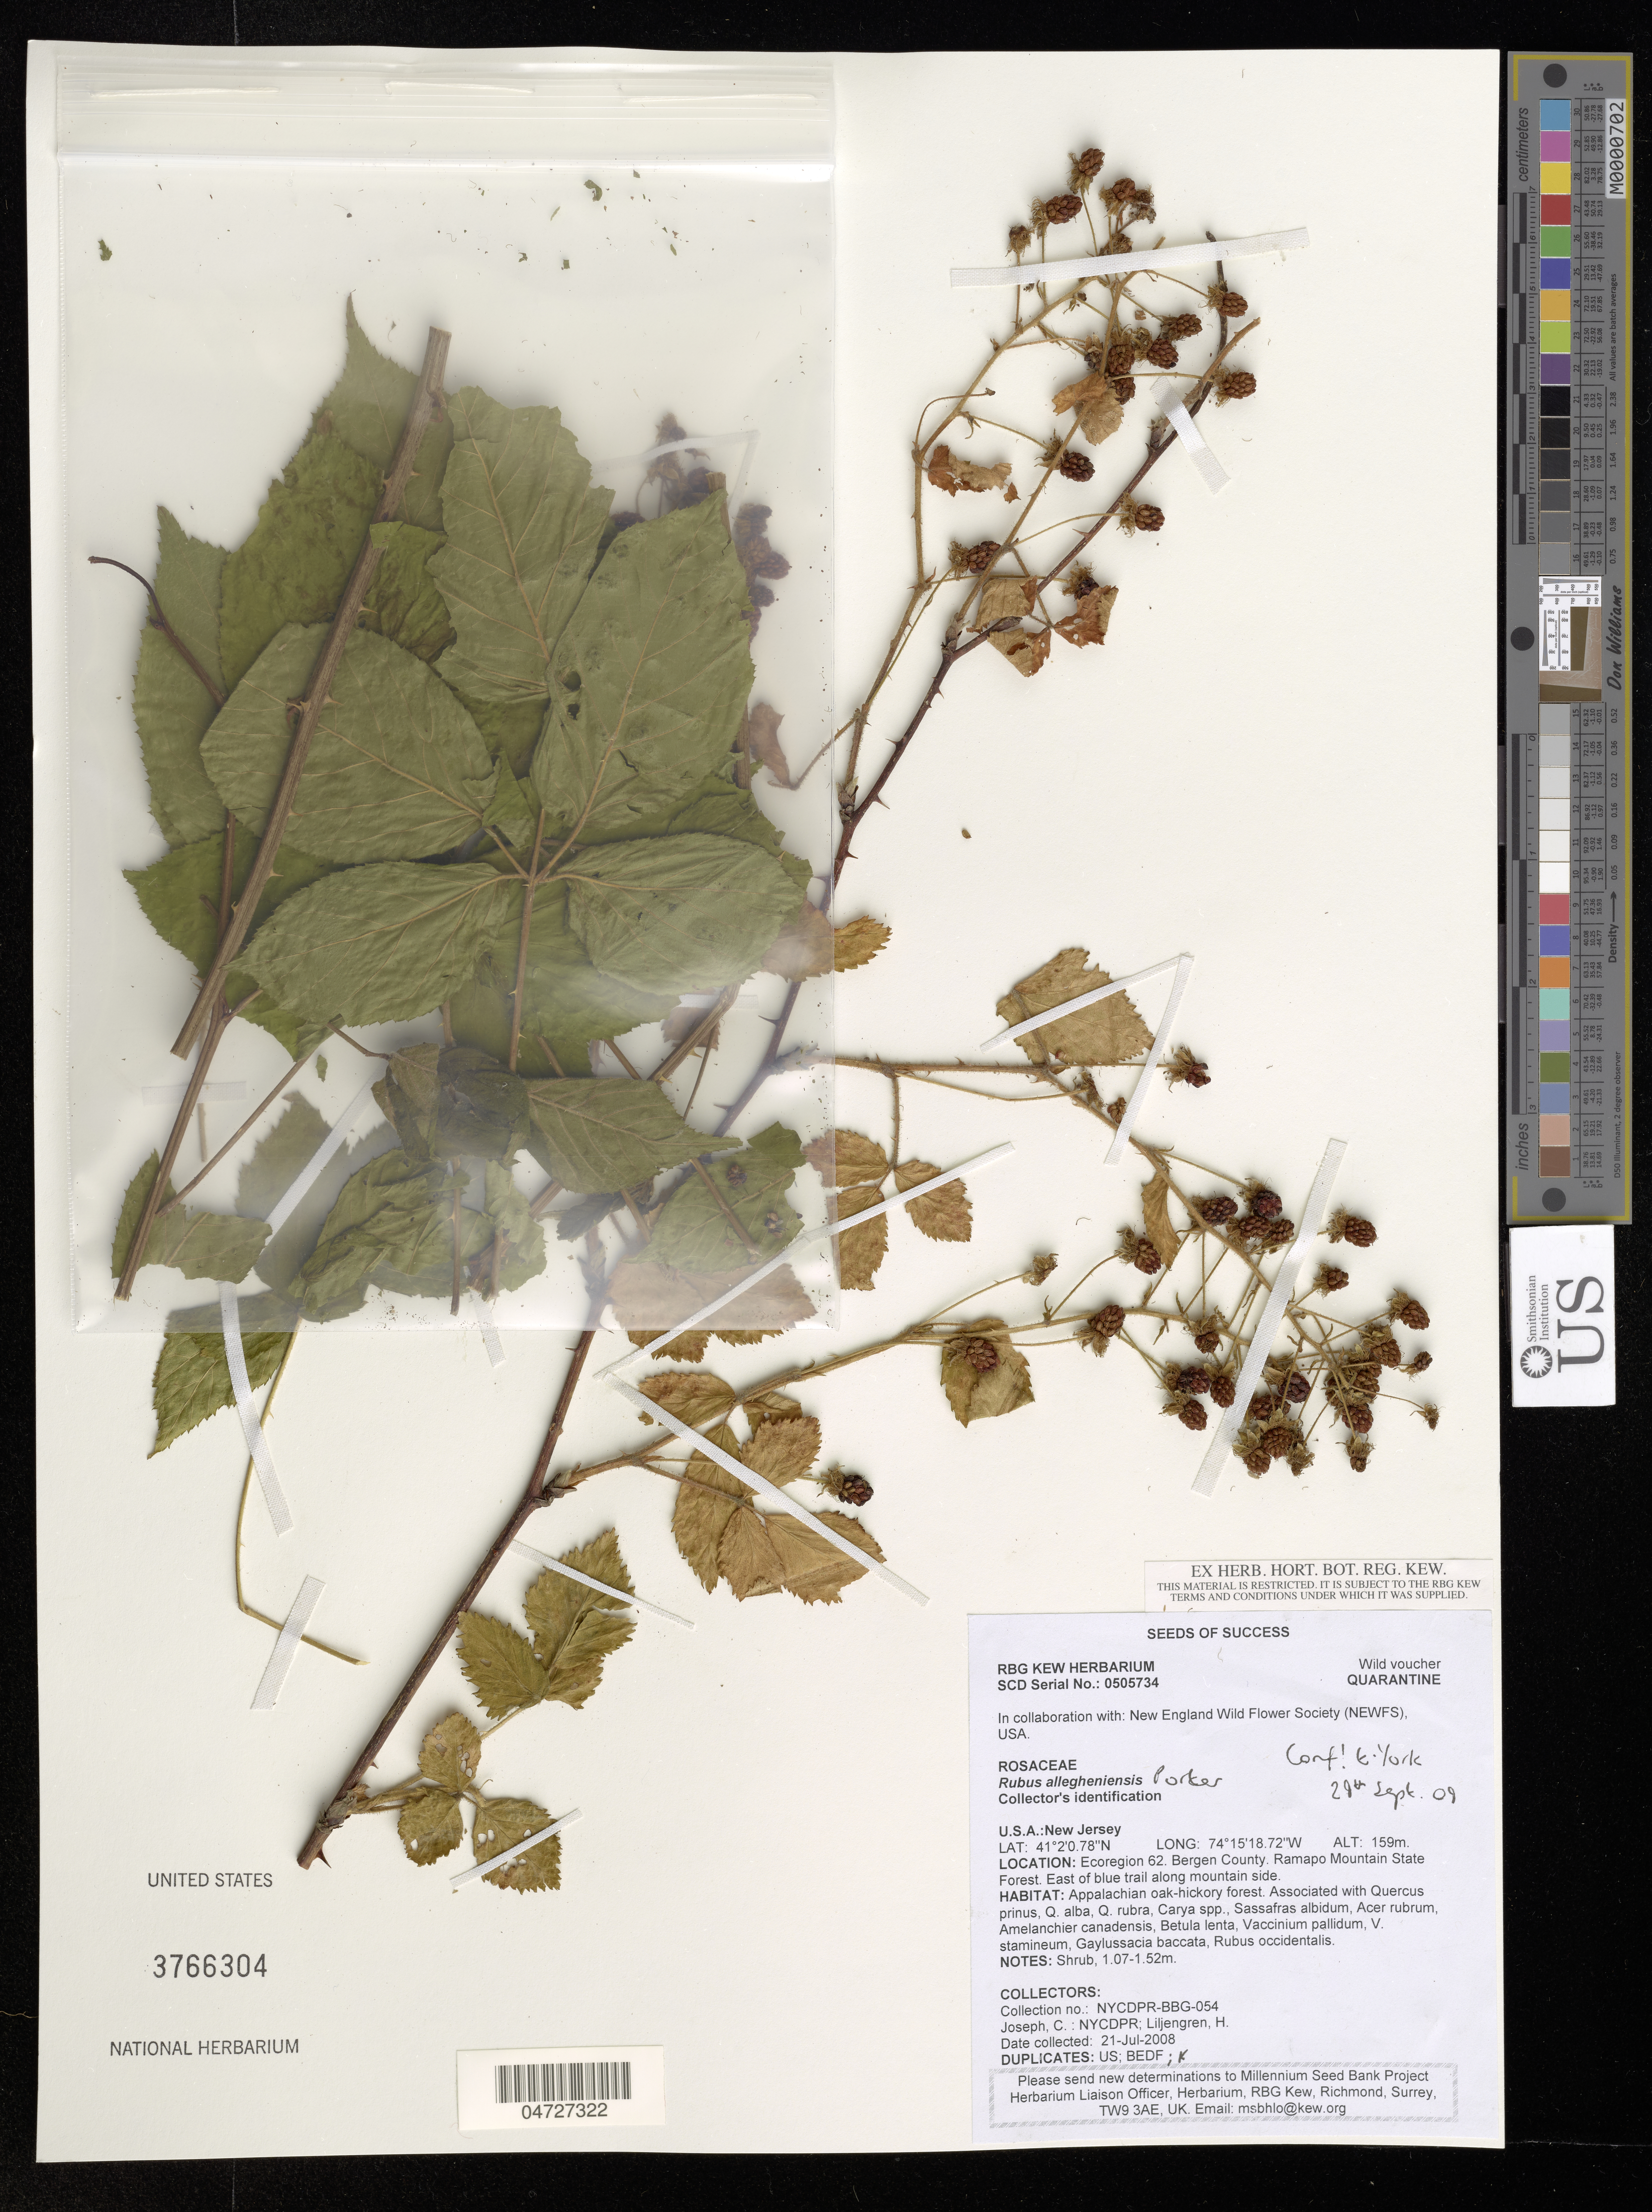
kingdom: Plantae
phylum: Tracheophyta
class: Magnoliopsida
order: Rosales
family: Rosaceae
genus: Rubus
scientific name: Rubus allegheniensis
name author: Porter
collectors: C. Joseph & H. Liljengren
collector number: NYCDPR-BBG-054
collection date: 2008-07-21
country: United States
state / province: New Jersey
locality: Ecoregion 62. Bergen County. Ramapo Mountain State Forest. East of blue trail along mountain side.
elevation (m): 159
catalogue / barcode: US 3766304